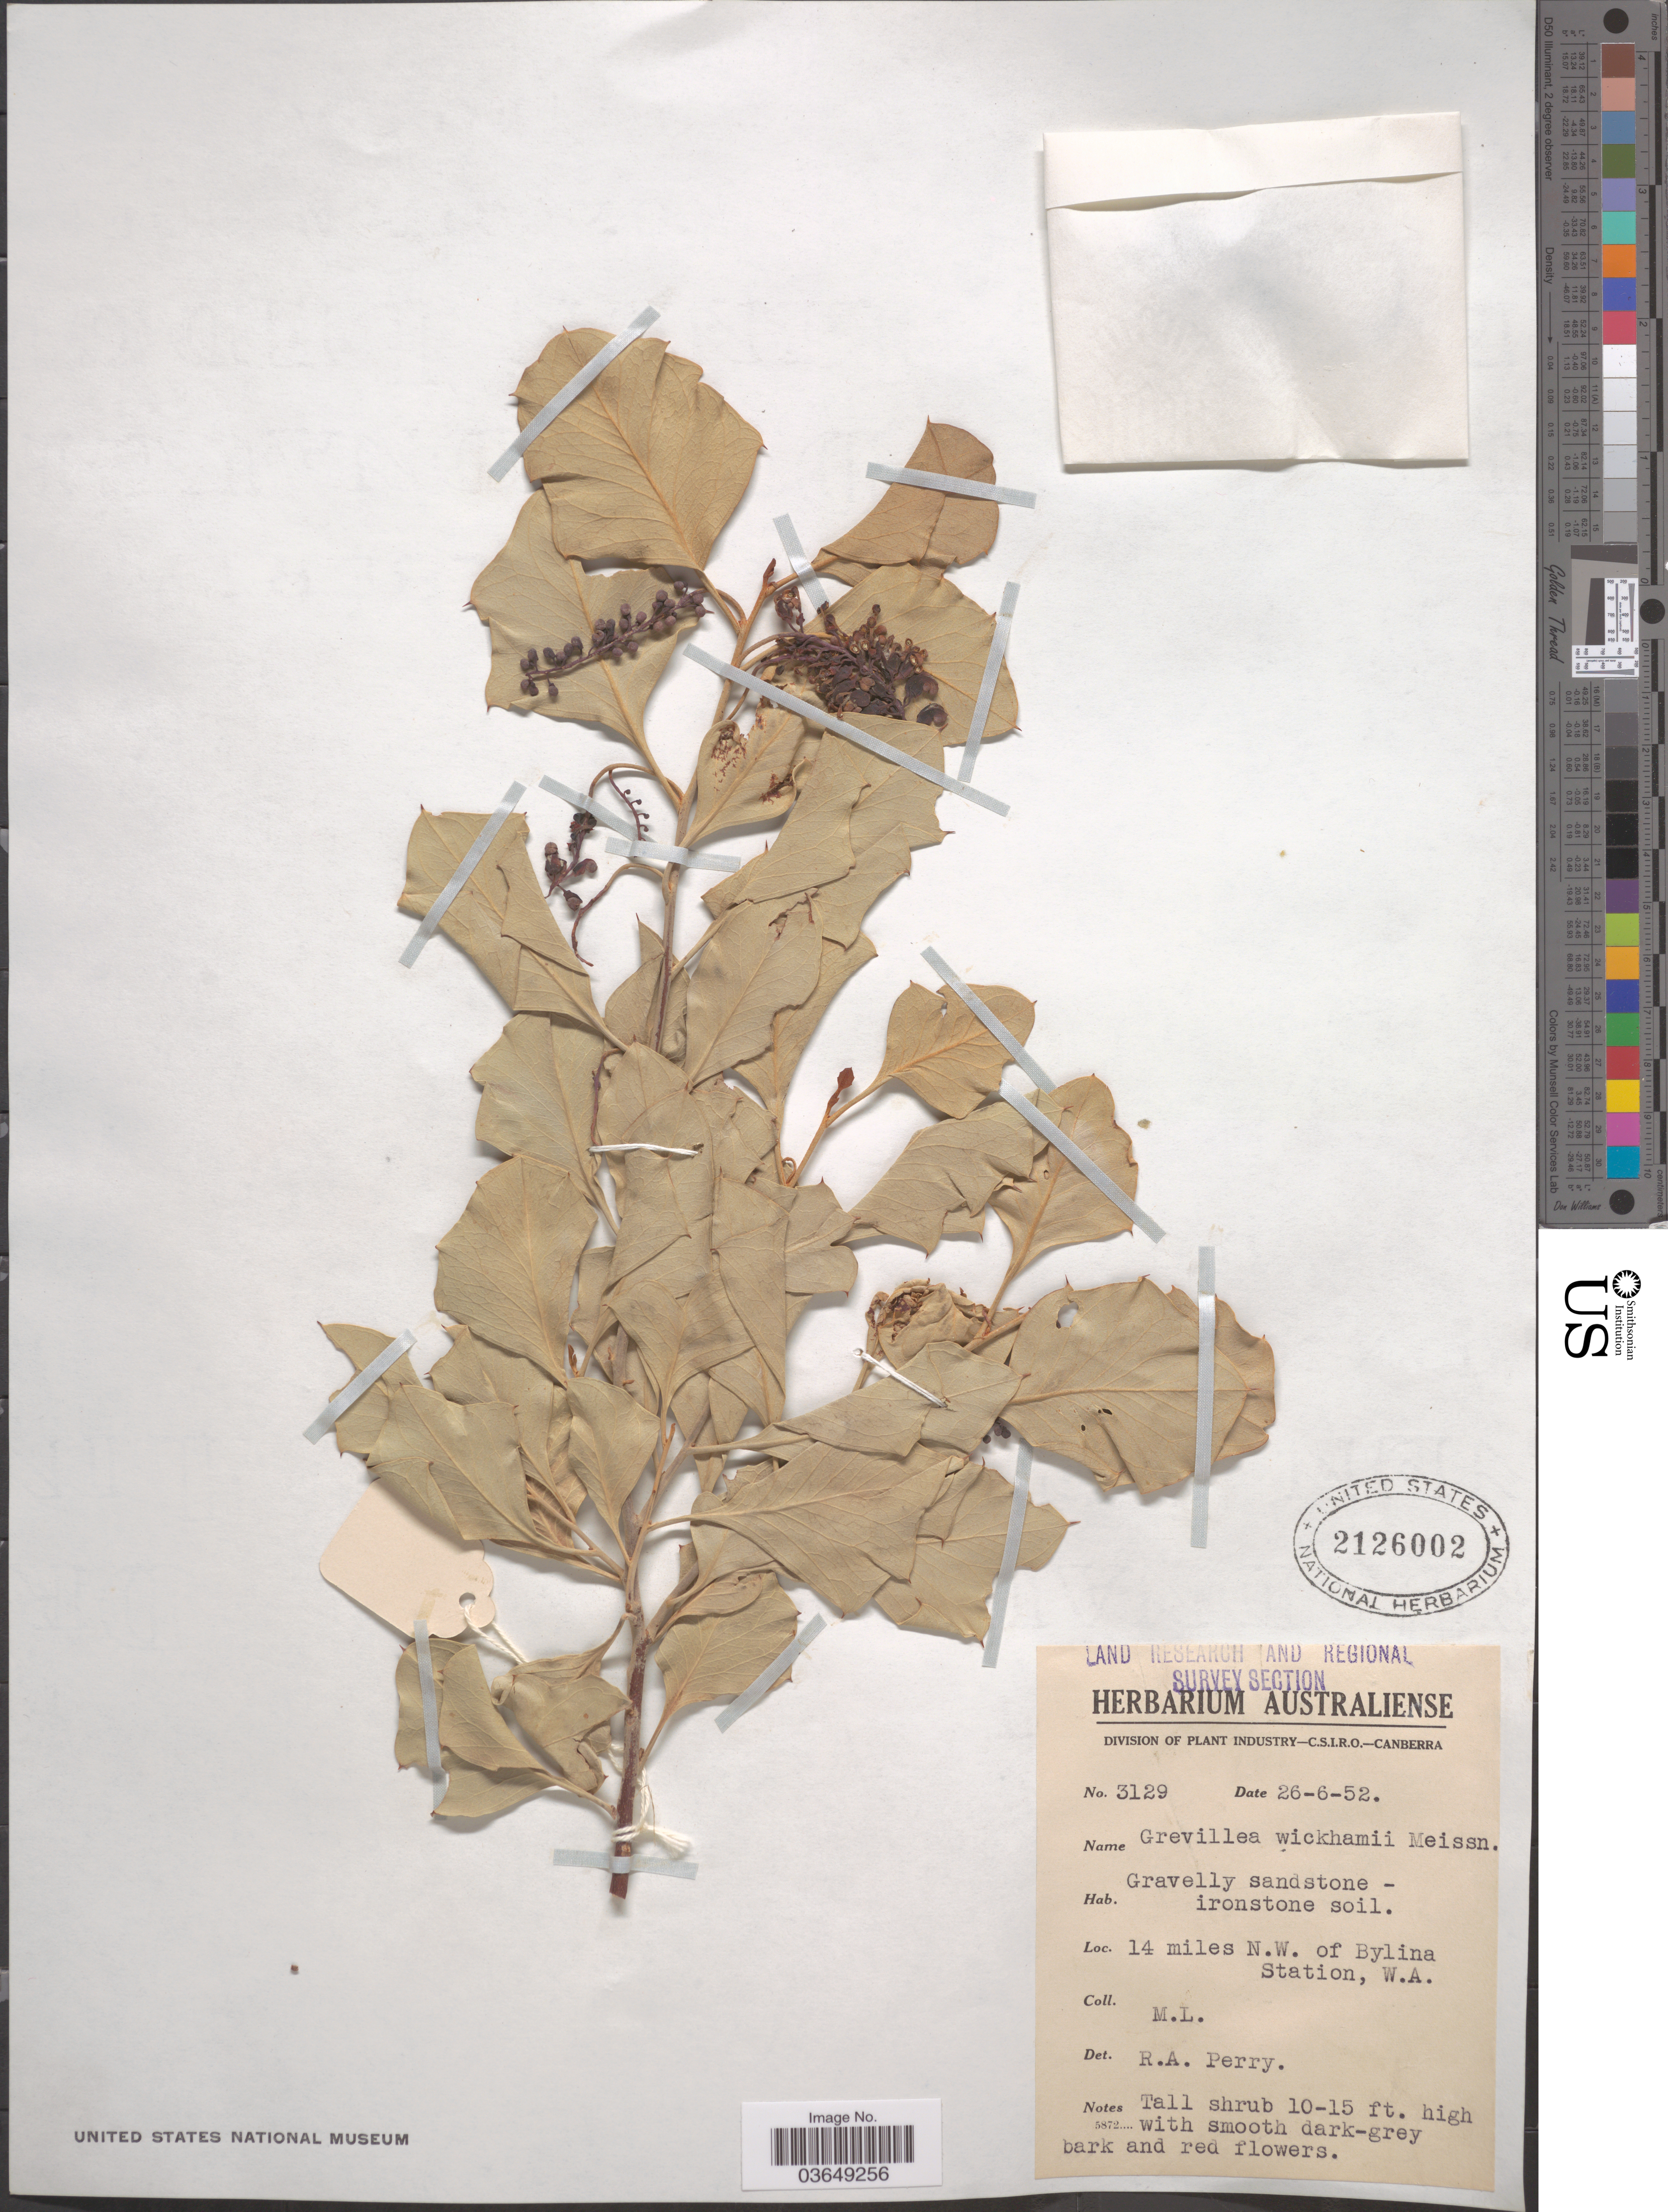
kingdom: Plantae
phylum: Tracheophyta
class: Magnoliopsida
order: Proteales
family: Proteaceae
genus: Grevillea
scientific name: Grevillea wickhamii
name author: Meisn.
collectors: M. L.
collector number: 3129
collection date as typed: Transcribed d/m/y: 26/6/52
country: Australia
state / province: Western Australia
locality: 14 miles N.W. of Bylina Station.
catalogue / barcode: US 2126002